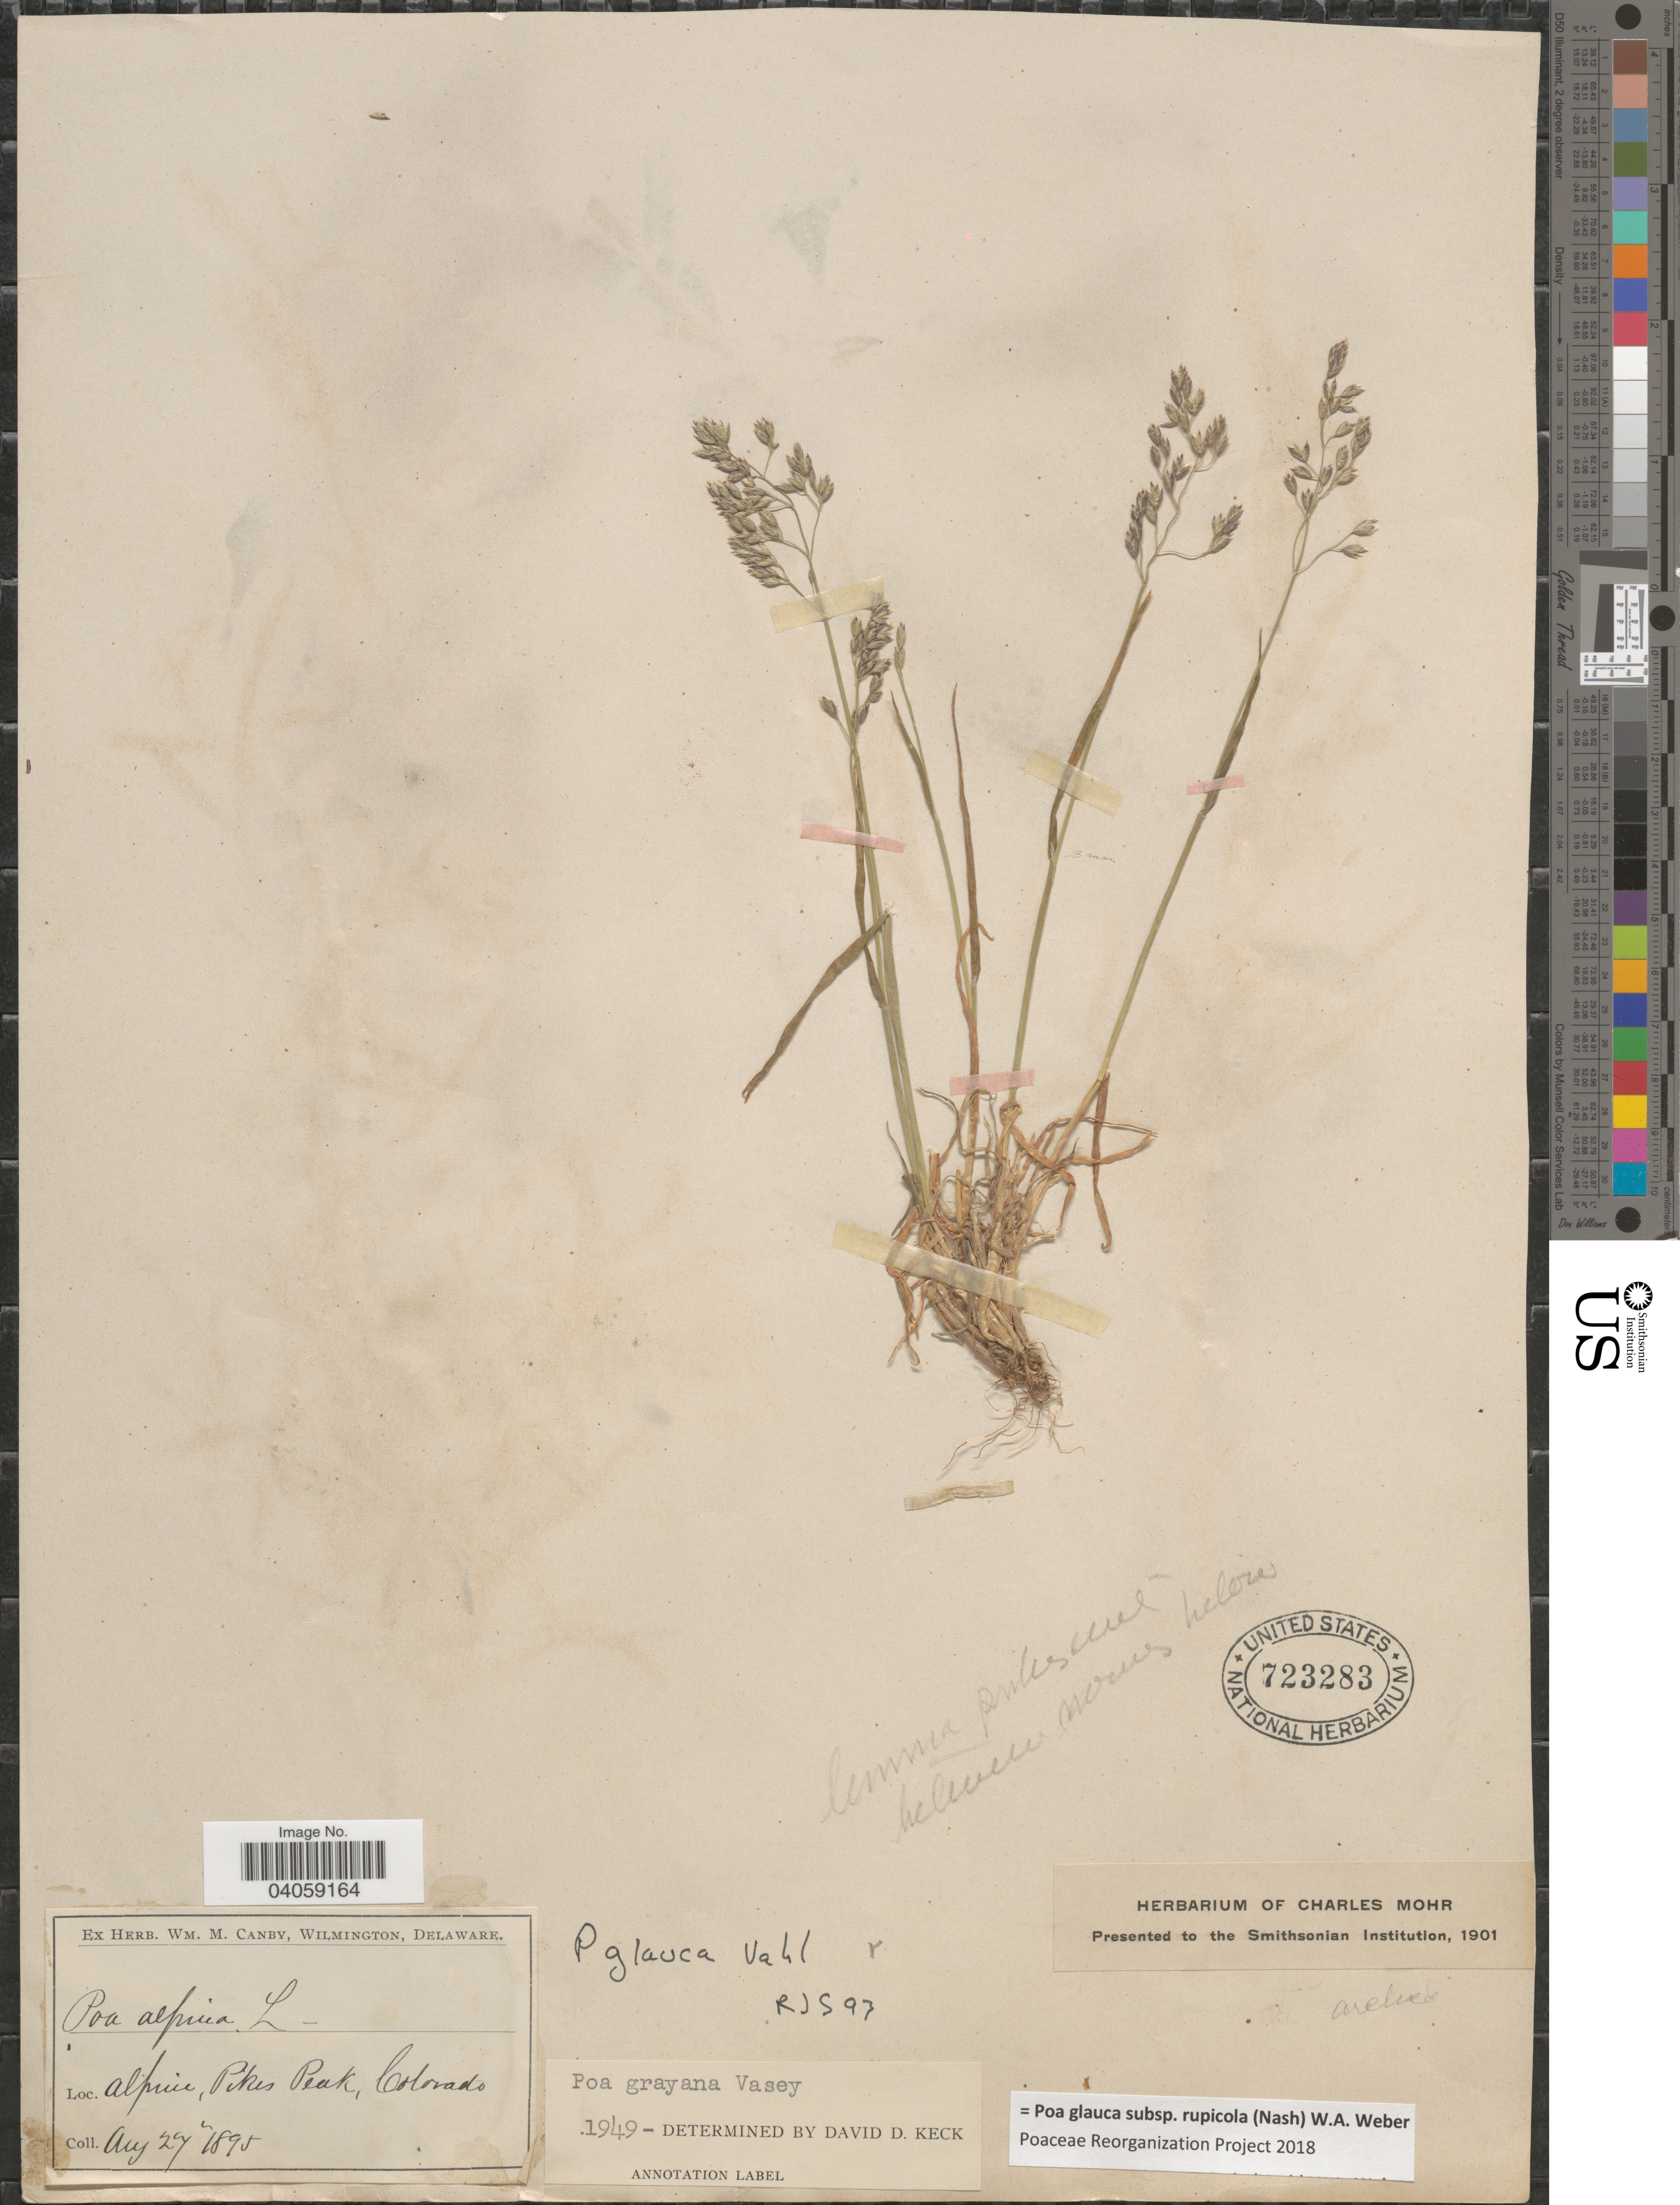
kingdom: Plantae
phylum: Tracheophyta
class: Liliopsida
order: Poales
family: Poaceae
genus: Poa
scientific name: Poa glauca subsp. rupicola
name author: (Nash) W.A. Weber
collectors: ex herb. W.M. Canby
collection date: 1895-08-27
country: United States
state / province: Colorado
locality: Alpine, Pikes Peak.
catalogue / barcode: US 723283